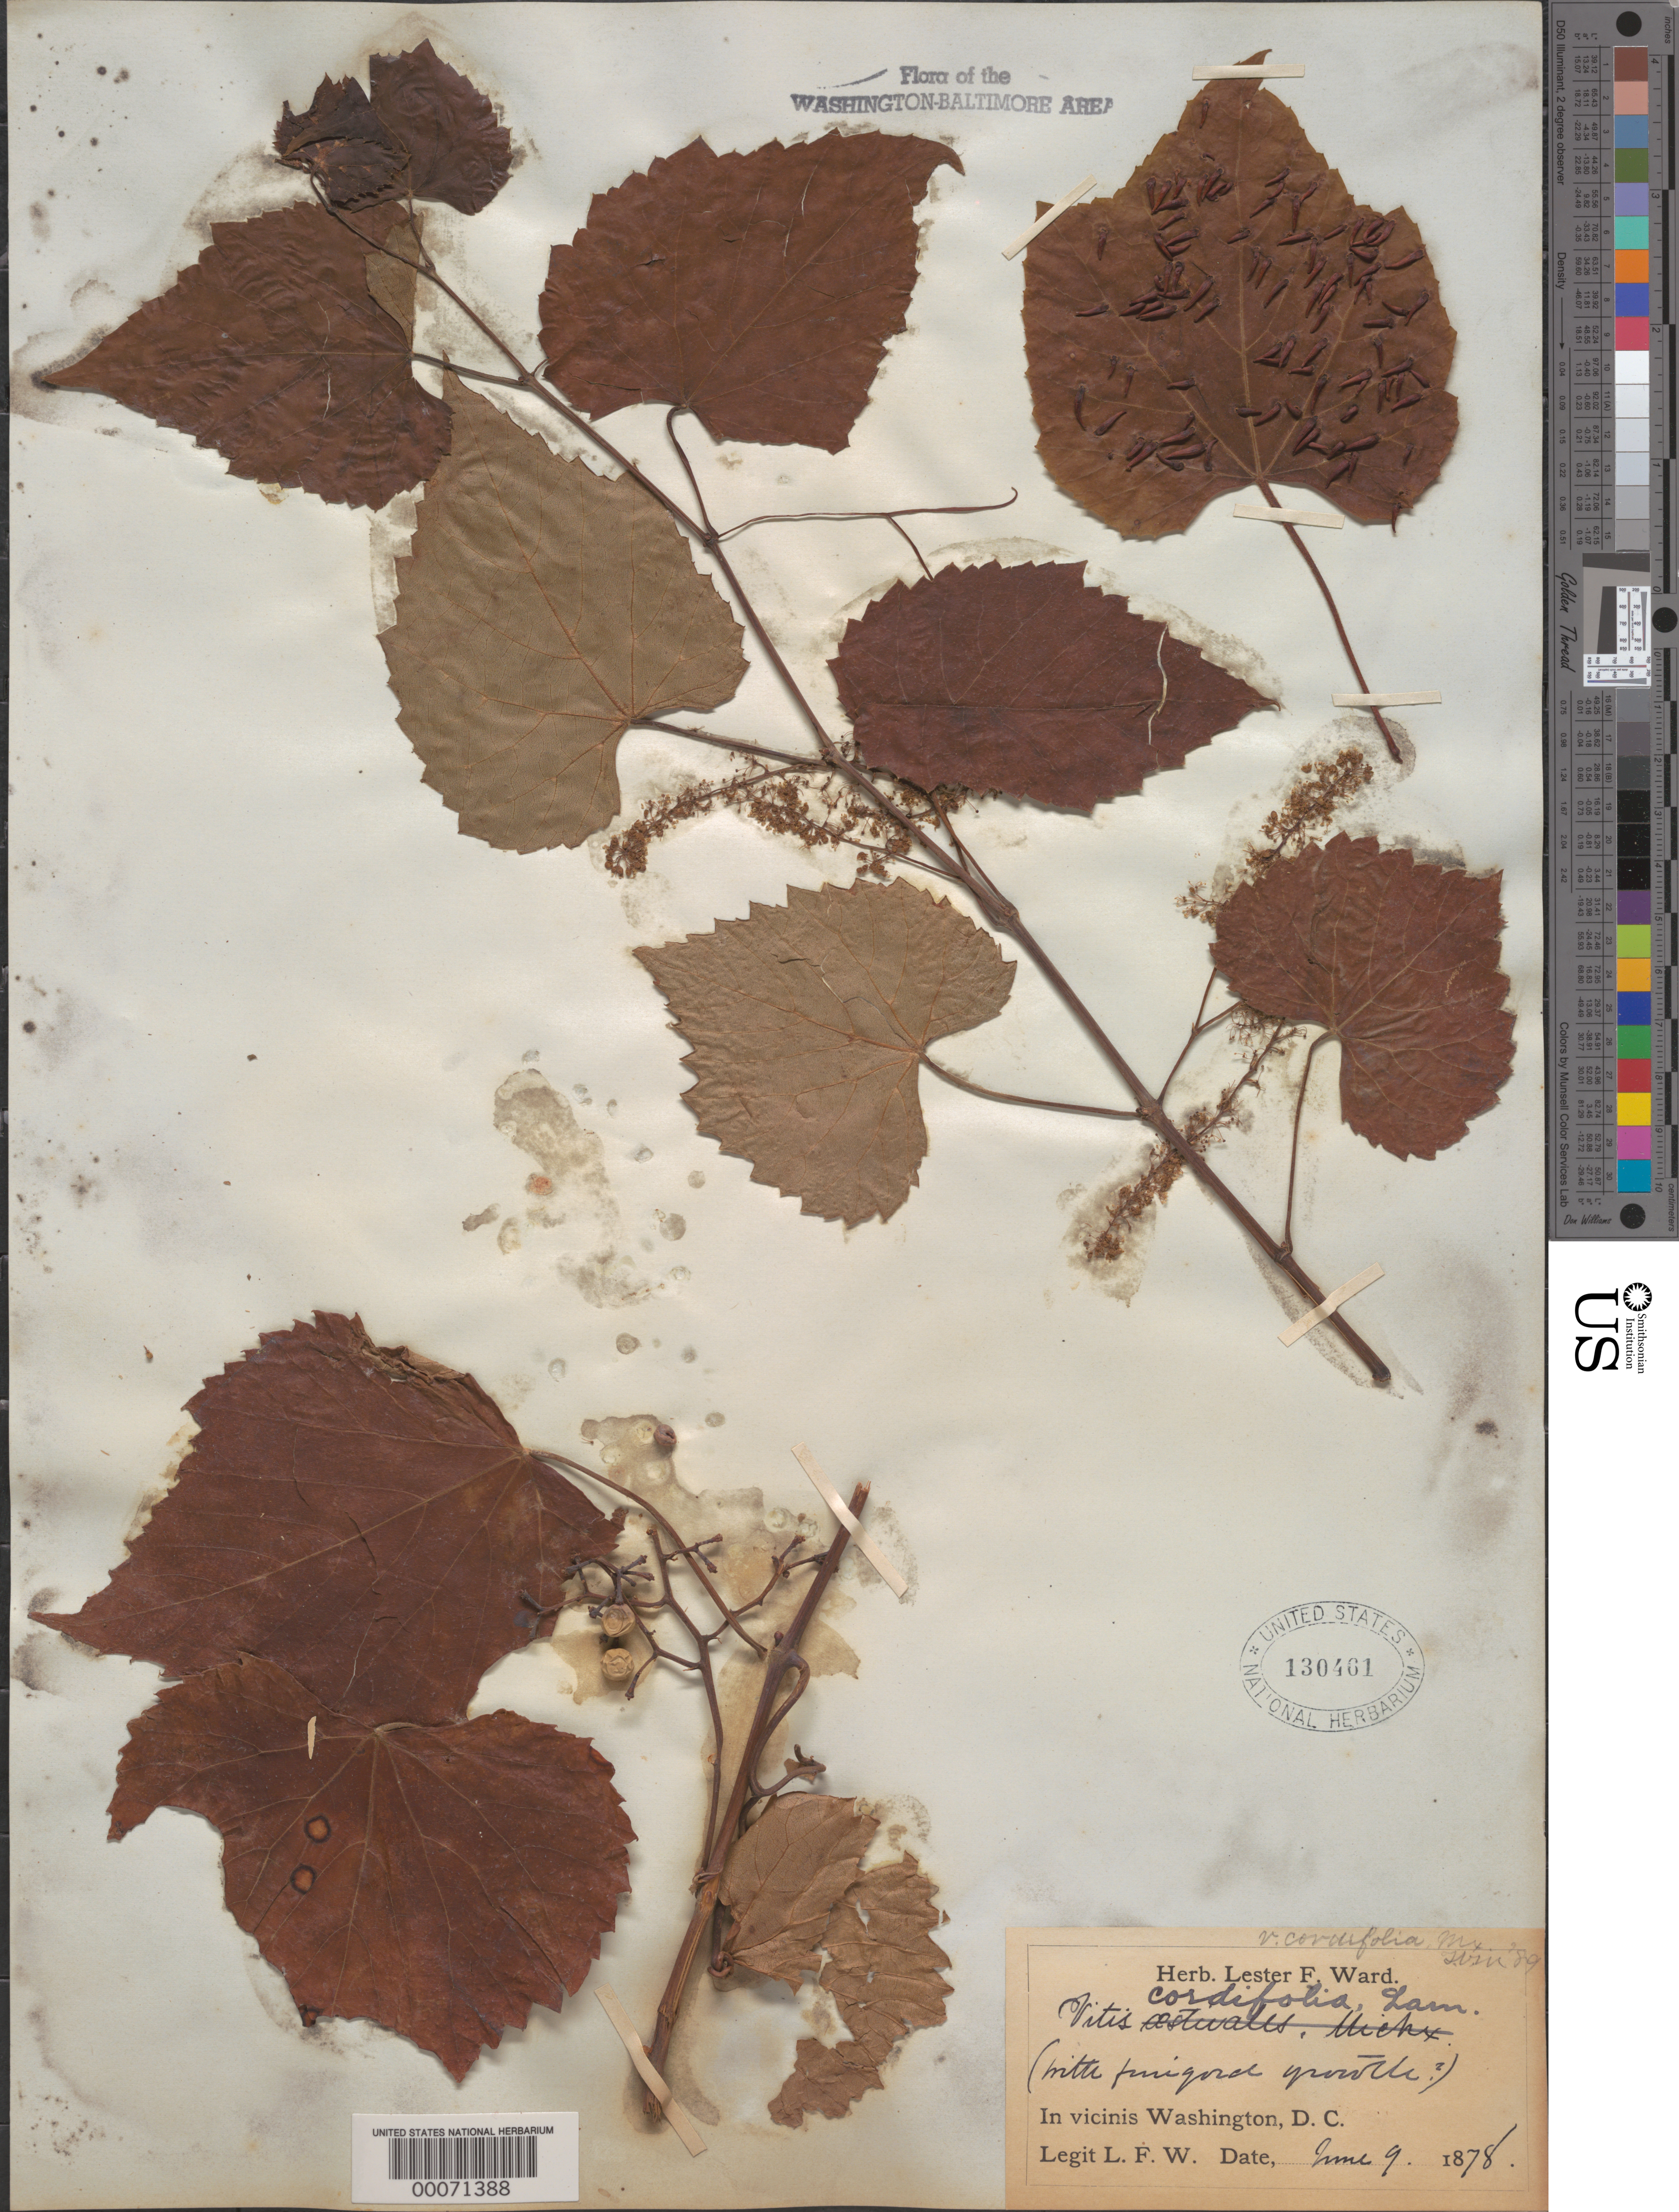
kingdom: Plantae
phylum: Tracheophyta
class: Magnoliopsida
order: Vitales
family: Vitaceae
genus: Vitis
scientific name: Vitis vulpina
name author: L.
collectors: L. F. Ward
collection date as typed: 09 Jun 1878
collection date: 1878-06-09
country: United States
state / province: District of Columbia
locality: Washington DC area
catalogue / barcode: US 130461